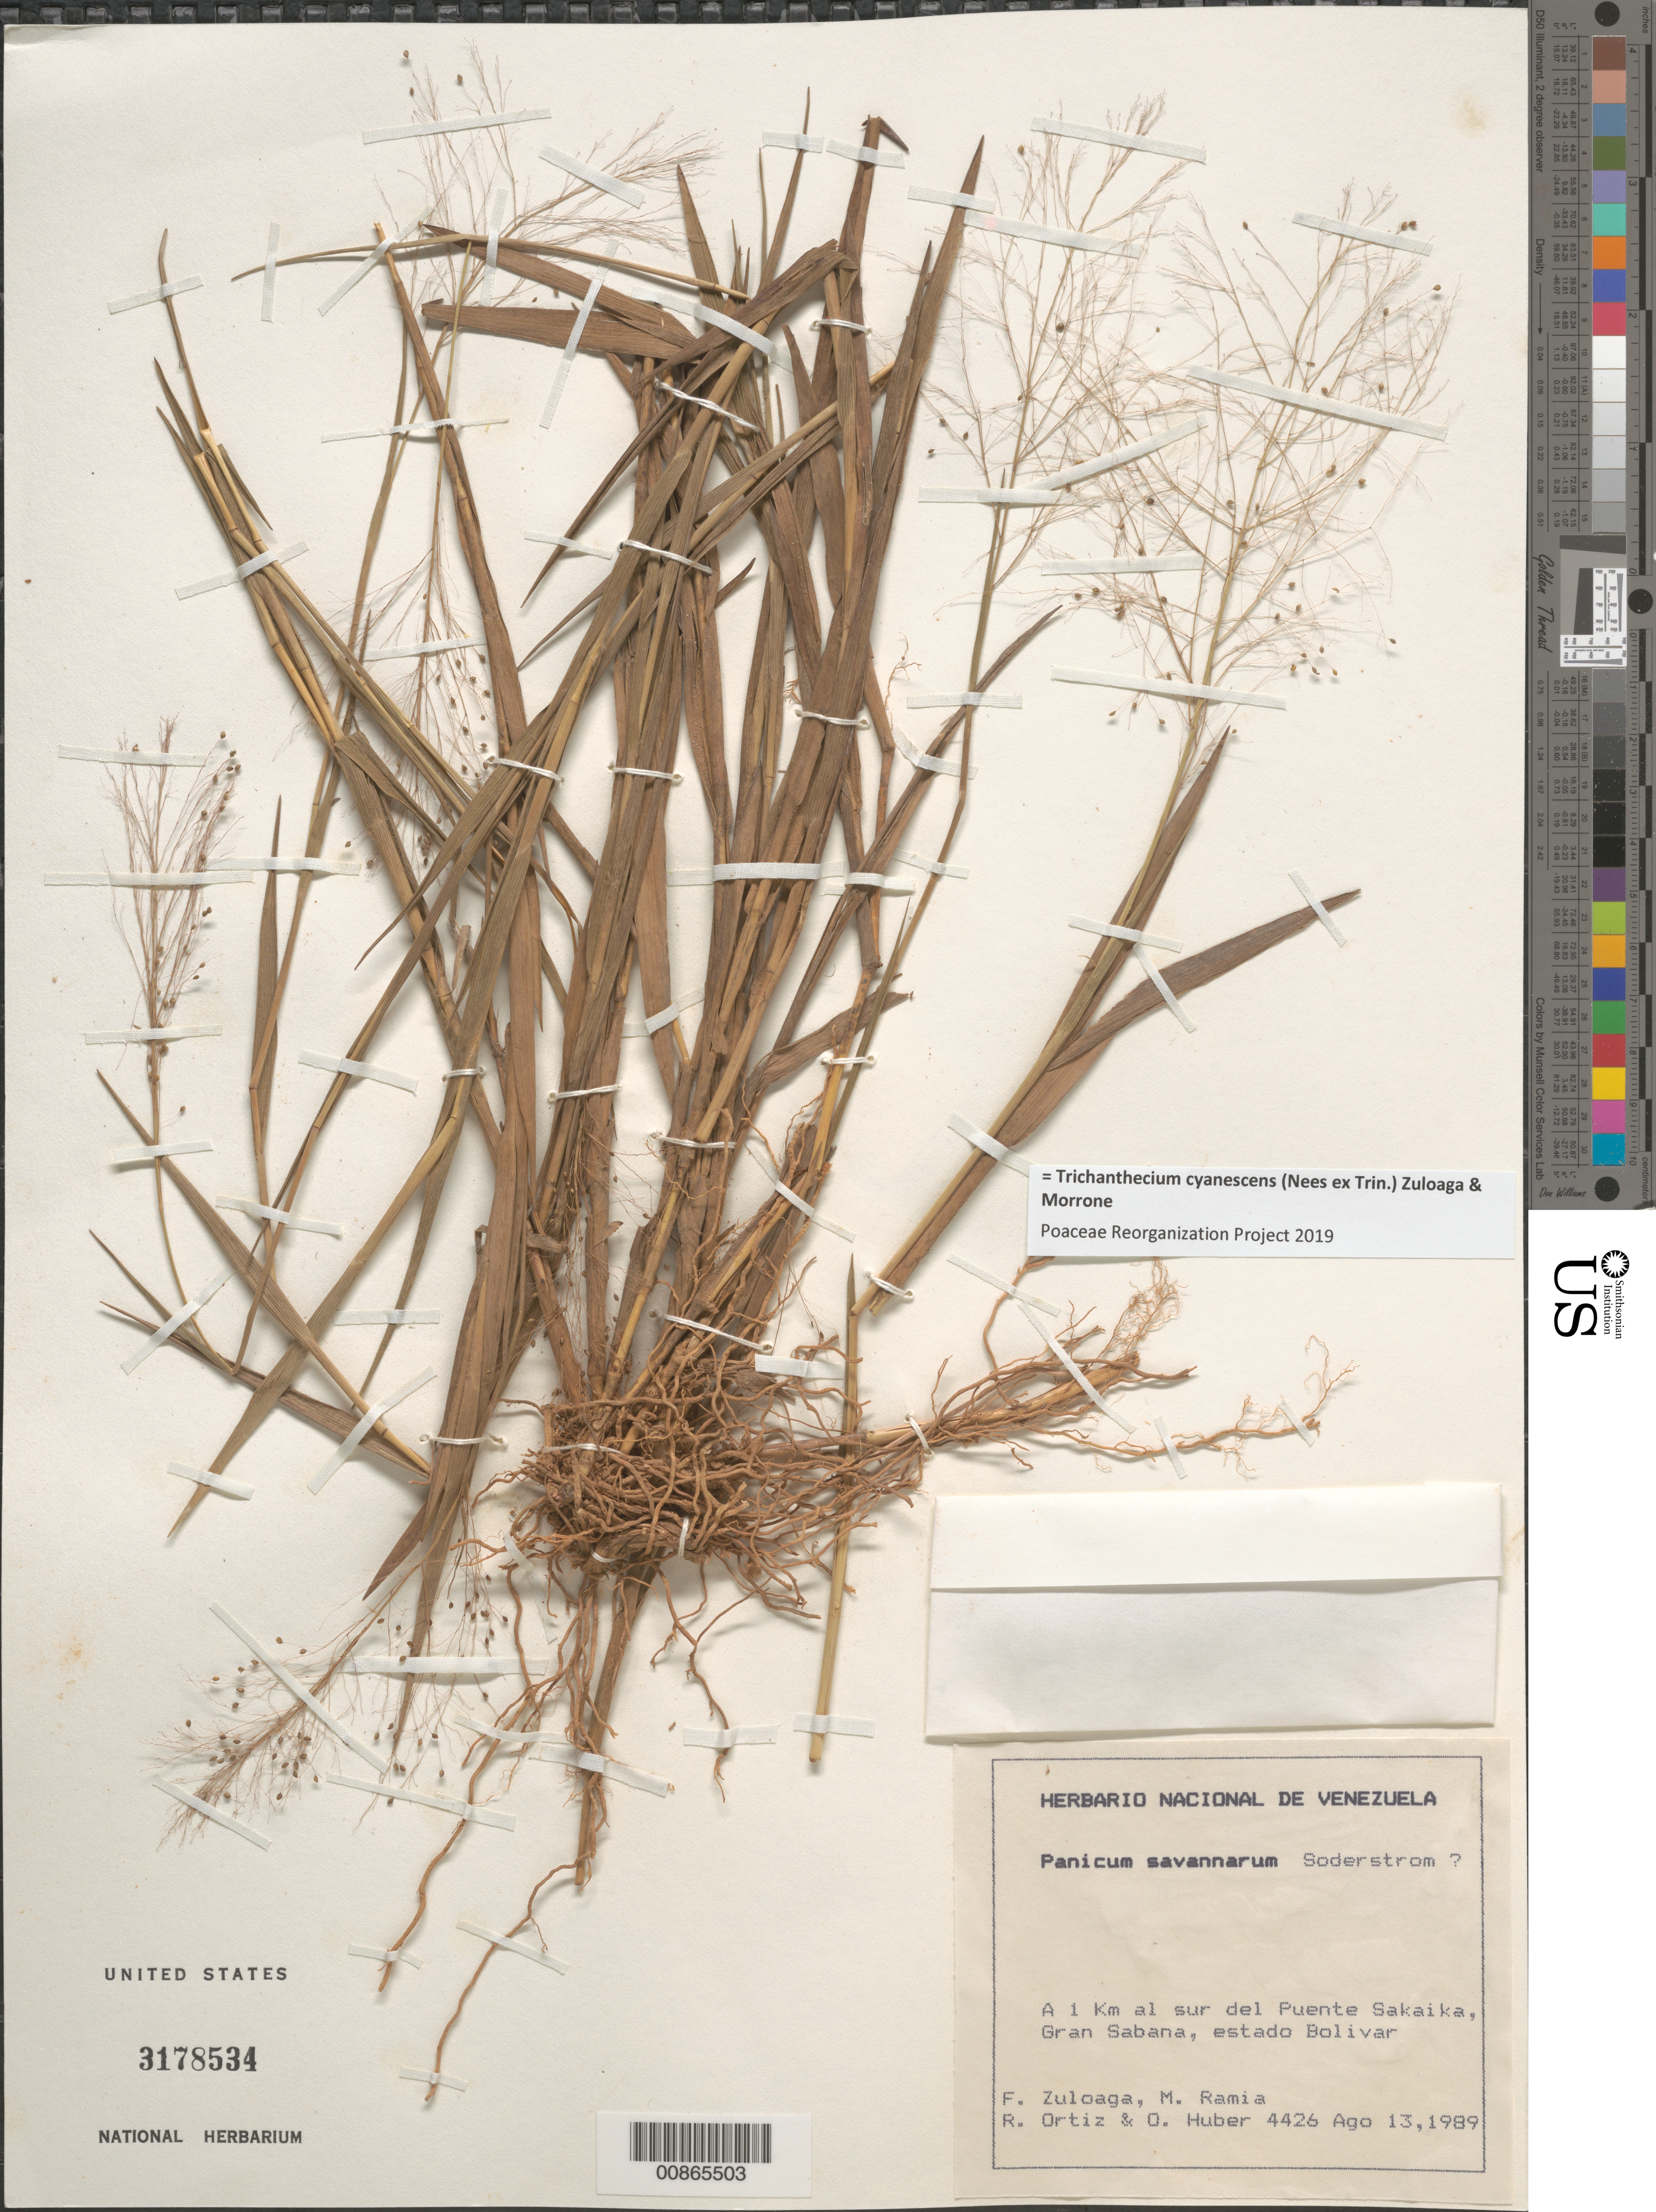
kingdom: Plantae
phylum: Tracheophyta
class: Liliopsida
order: Poales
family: Poaceae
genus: Panicum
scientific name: Panicum cyanescens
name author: Nees ex Trin.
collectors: F. O. Zuloaga, M. Ramia, R. Ortíz & O. Huber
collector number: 4426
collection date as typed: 13-Aug-89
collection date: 1989-08-13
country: Venezuela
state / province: Bolívar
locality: Gran Sabana, 1 km sur del Puente Sakaika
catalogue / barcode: US 3178534